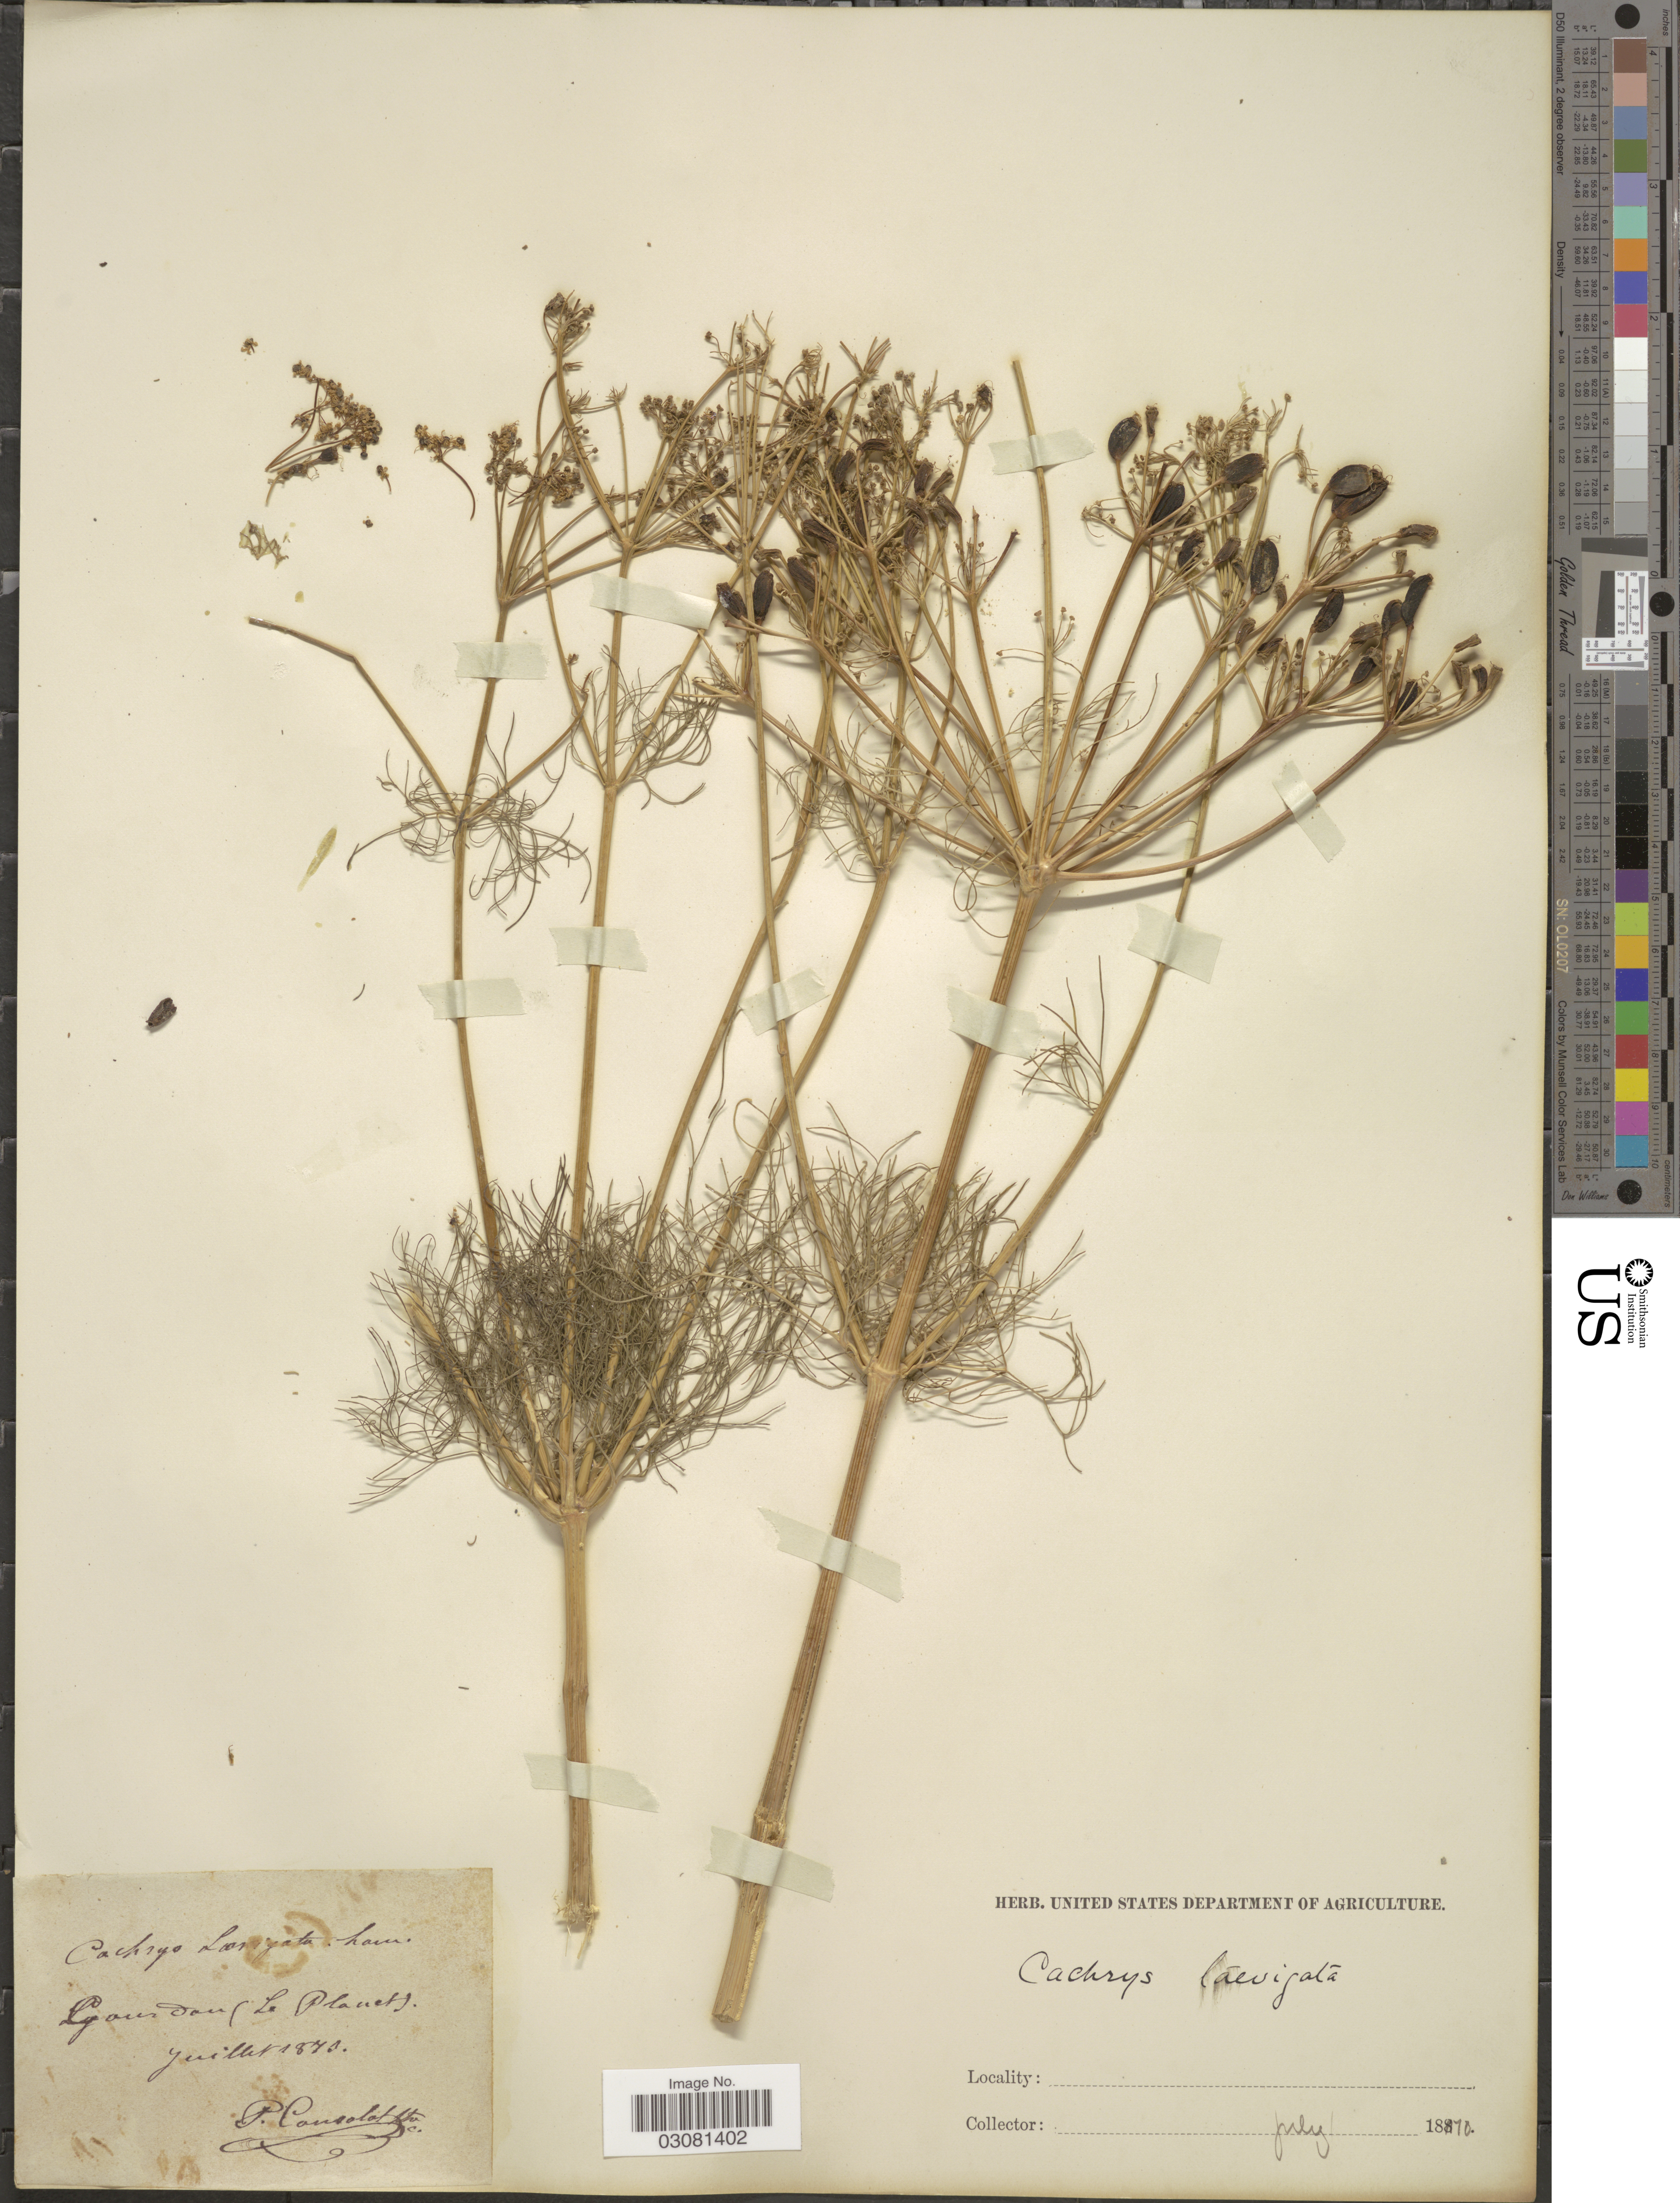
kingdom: Plantae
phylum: Tracheophyta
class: Magnoliopsida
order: Apiales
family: Apiaceae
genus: Cachrys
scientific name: Cachrys laevigata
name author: Lam.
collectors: P. Consolat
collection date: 1870-07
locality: Lourdou (Le Planet). [interpreted]